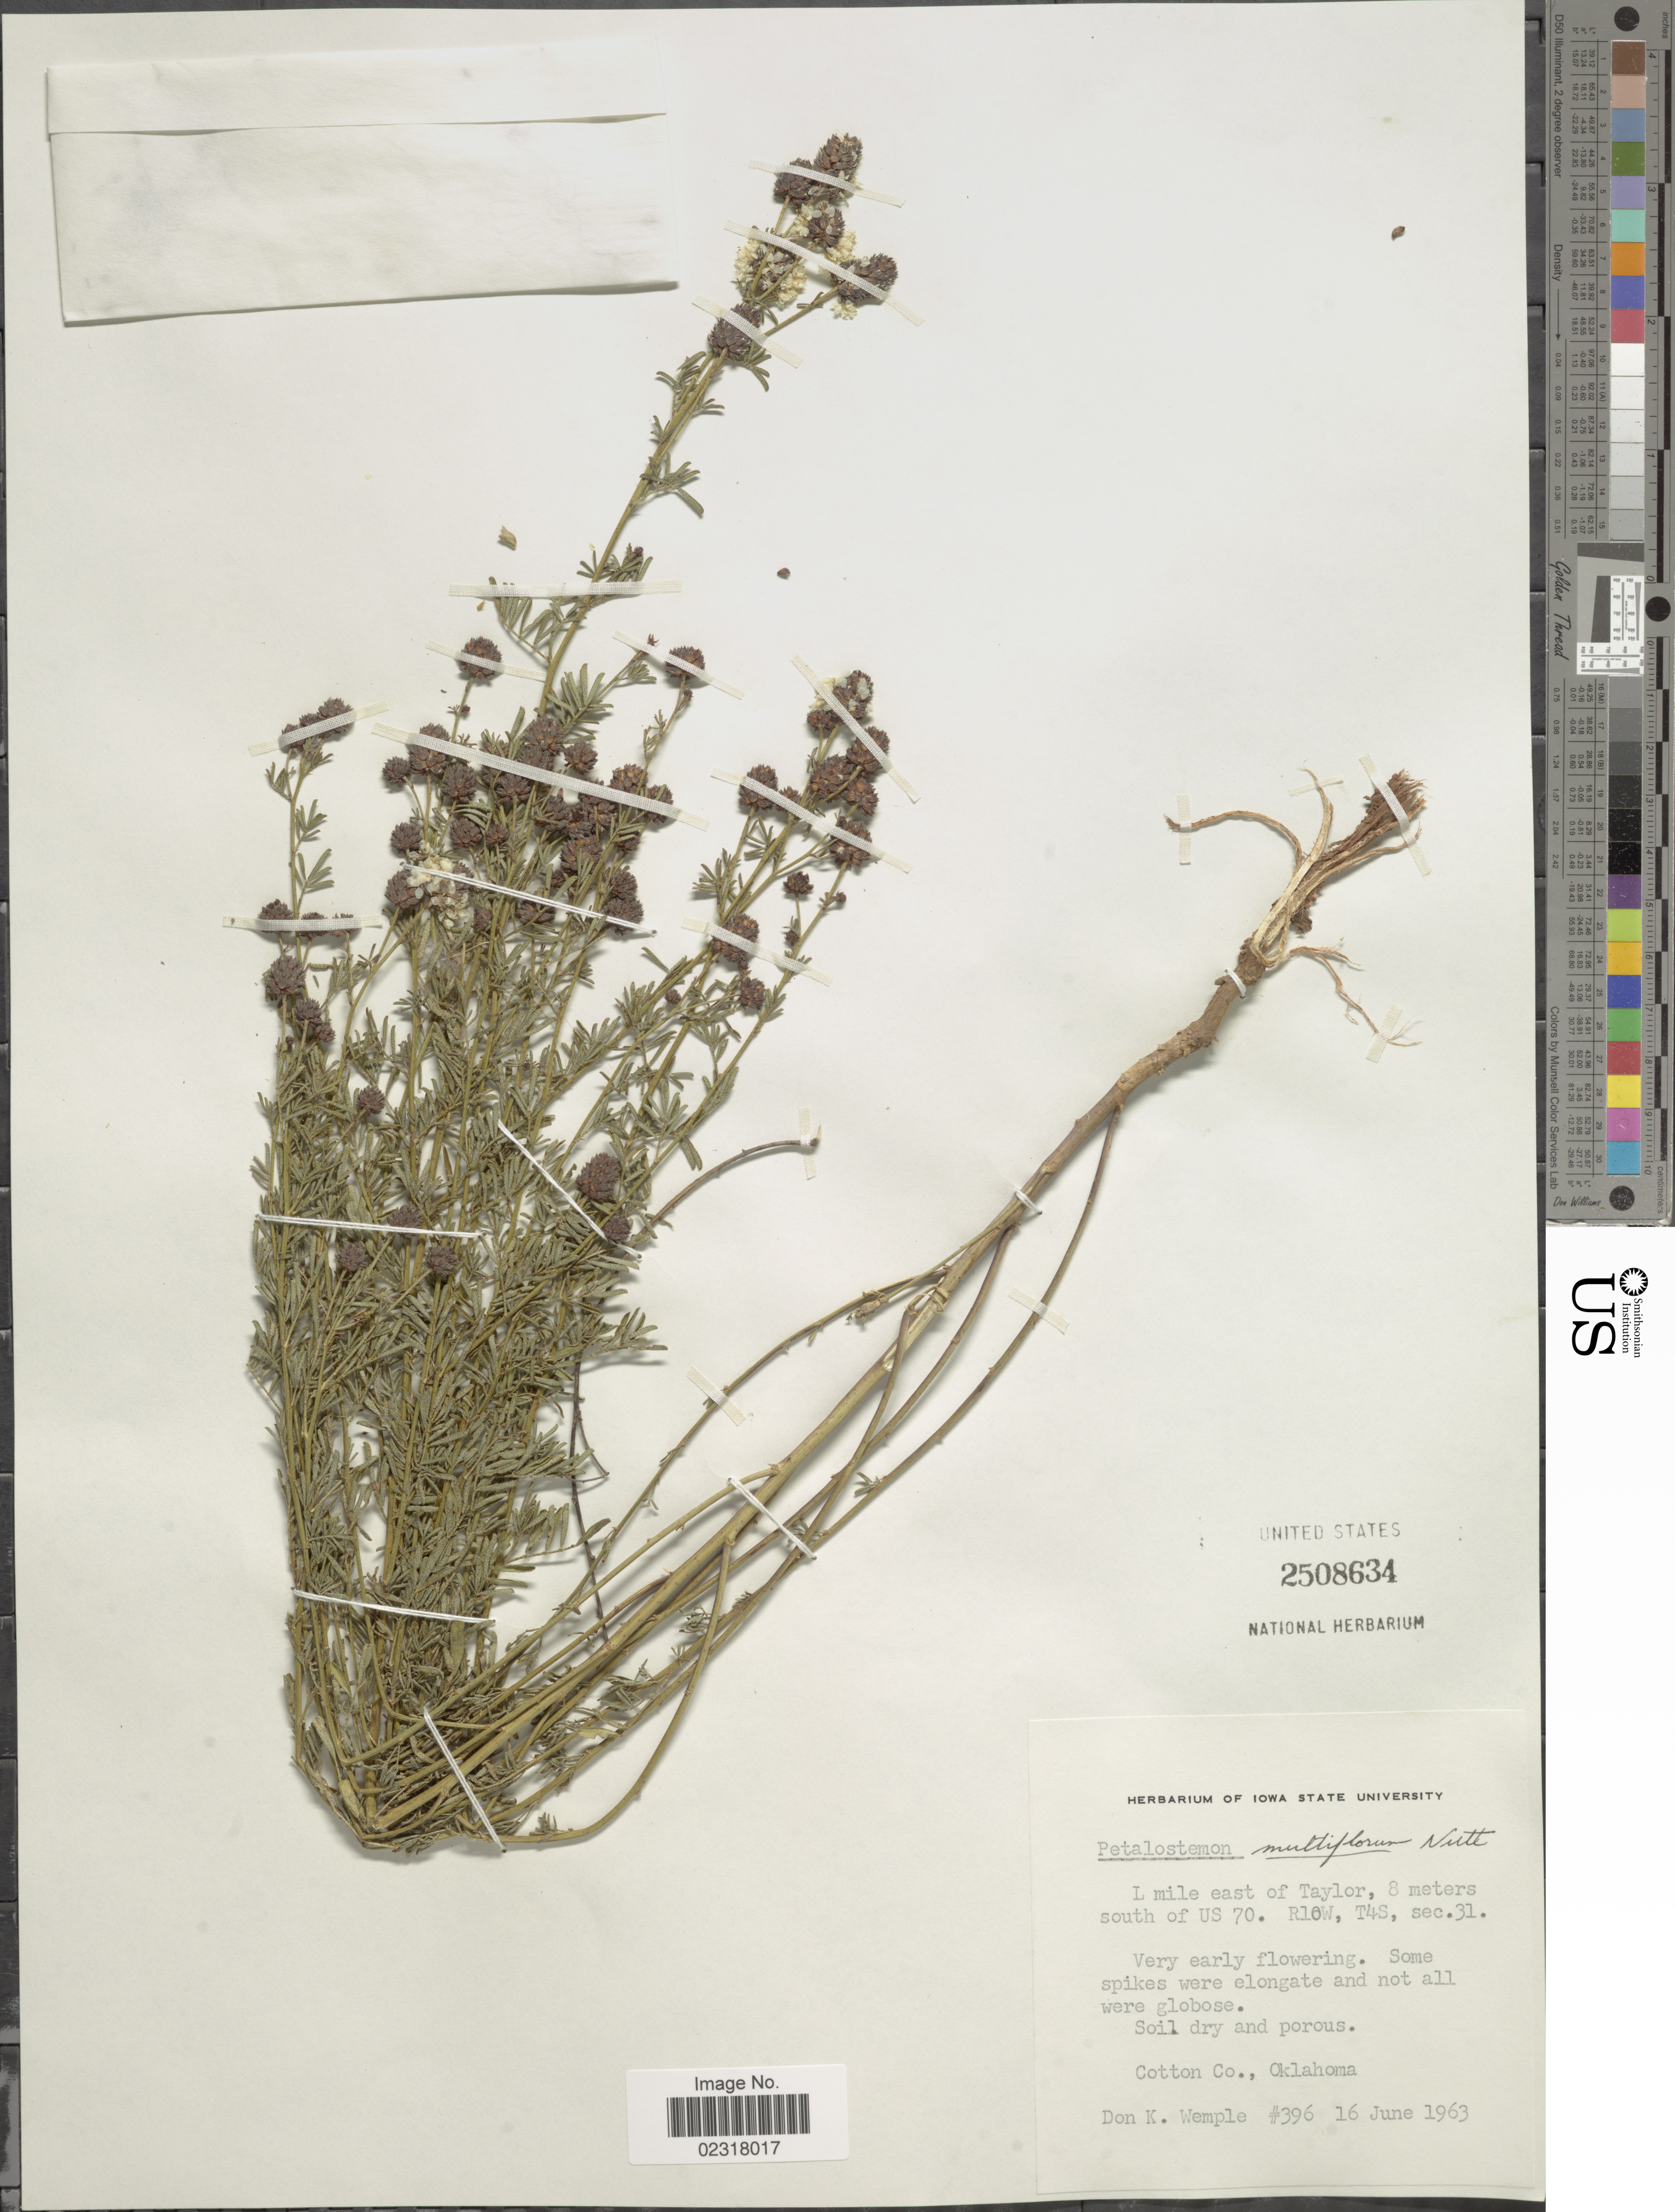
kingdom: Plantae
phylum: Tracheophyta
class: Magnoliopsida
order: Fabales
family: Fabaceae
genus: Dalea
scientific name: Dalea multiflora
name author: (Nutt.) Shinners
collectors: D. Wemple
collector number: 396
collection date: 1963-06-16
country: United States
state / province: Oklahoma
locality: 1 mile east of Taylor, 8 meters south of US 70, r10W, T4S, sec. 31, Cotton Co.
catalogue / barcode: US 2508634